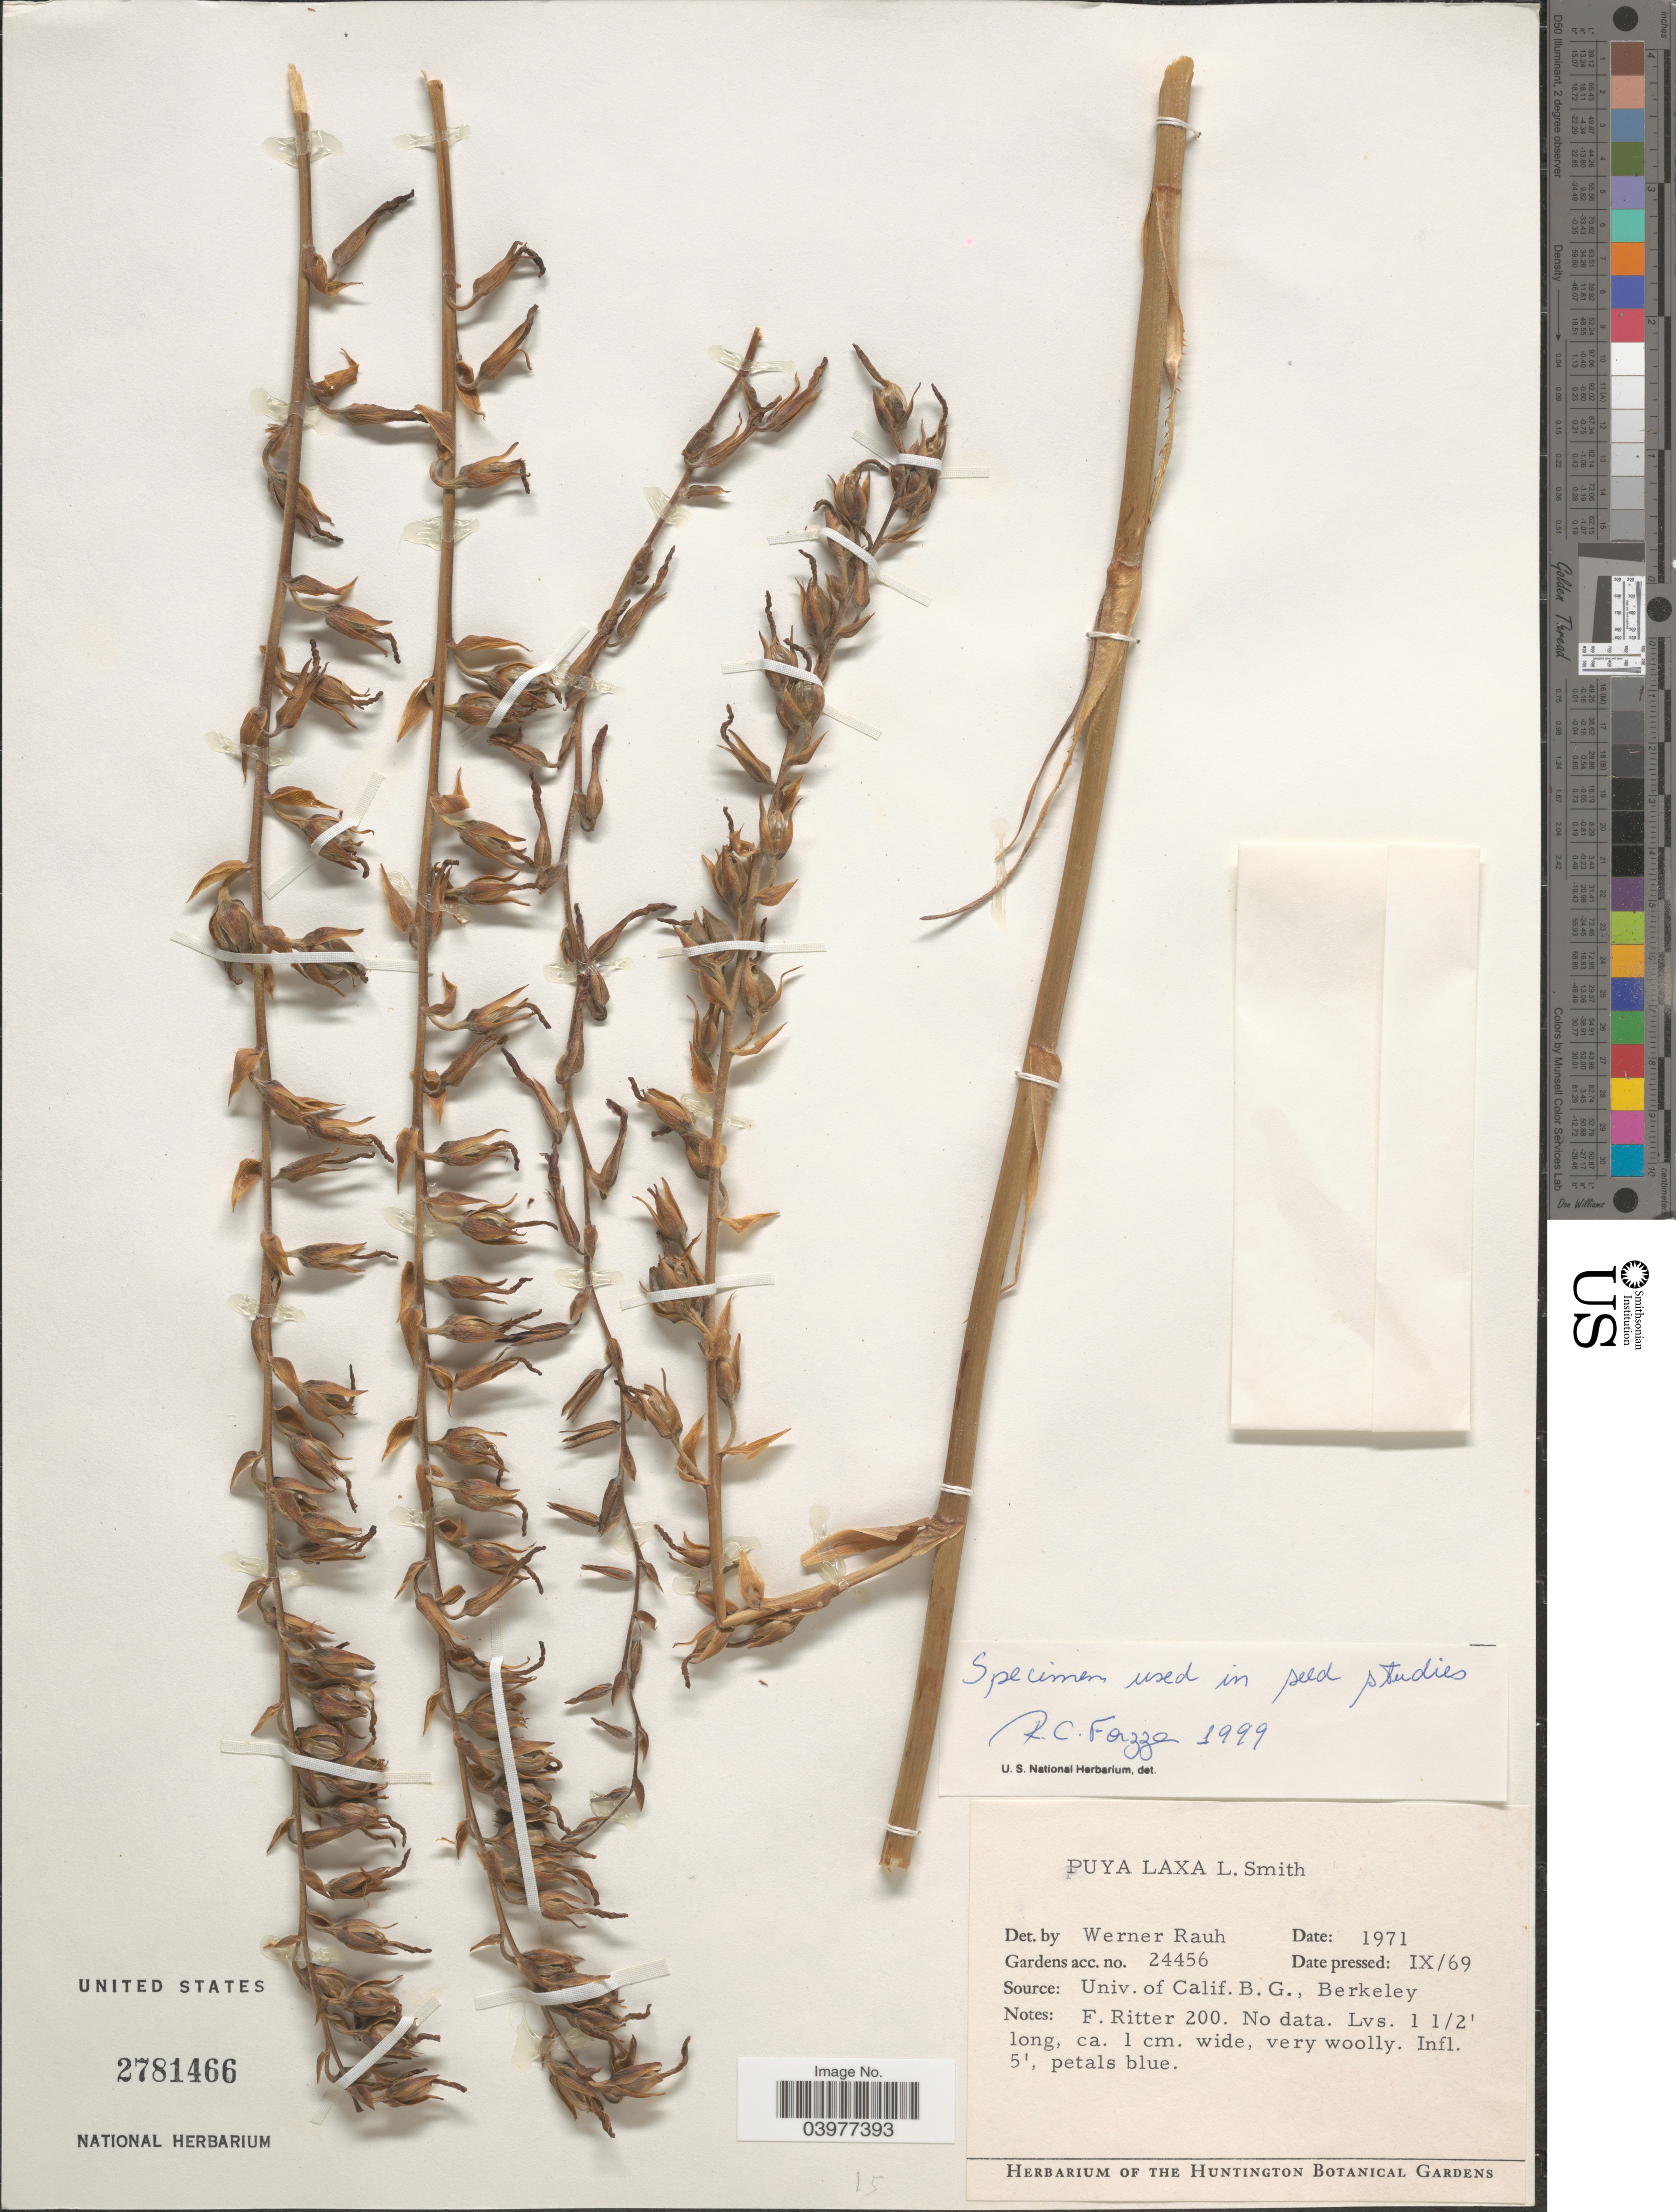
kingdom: Plantae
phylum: Tracheophyta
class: Liliopsida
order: Poales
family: Bromeliaceae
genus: Puya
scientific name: Puya laxa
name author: L.B. Sm.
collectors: University of California - Berkeley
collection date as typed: Transcribed d/m/y: /9/69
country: United States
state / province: California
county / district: Los Angeles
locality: The Huntington Botanical Gardens.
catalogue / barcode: US 2781466